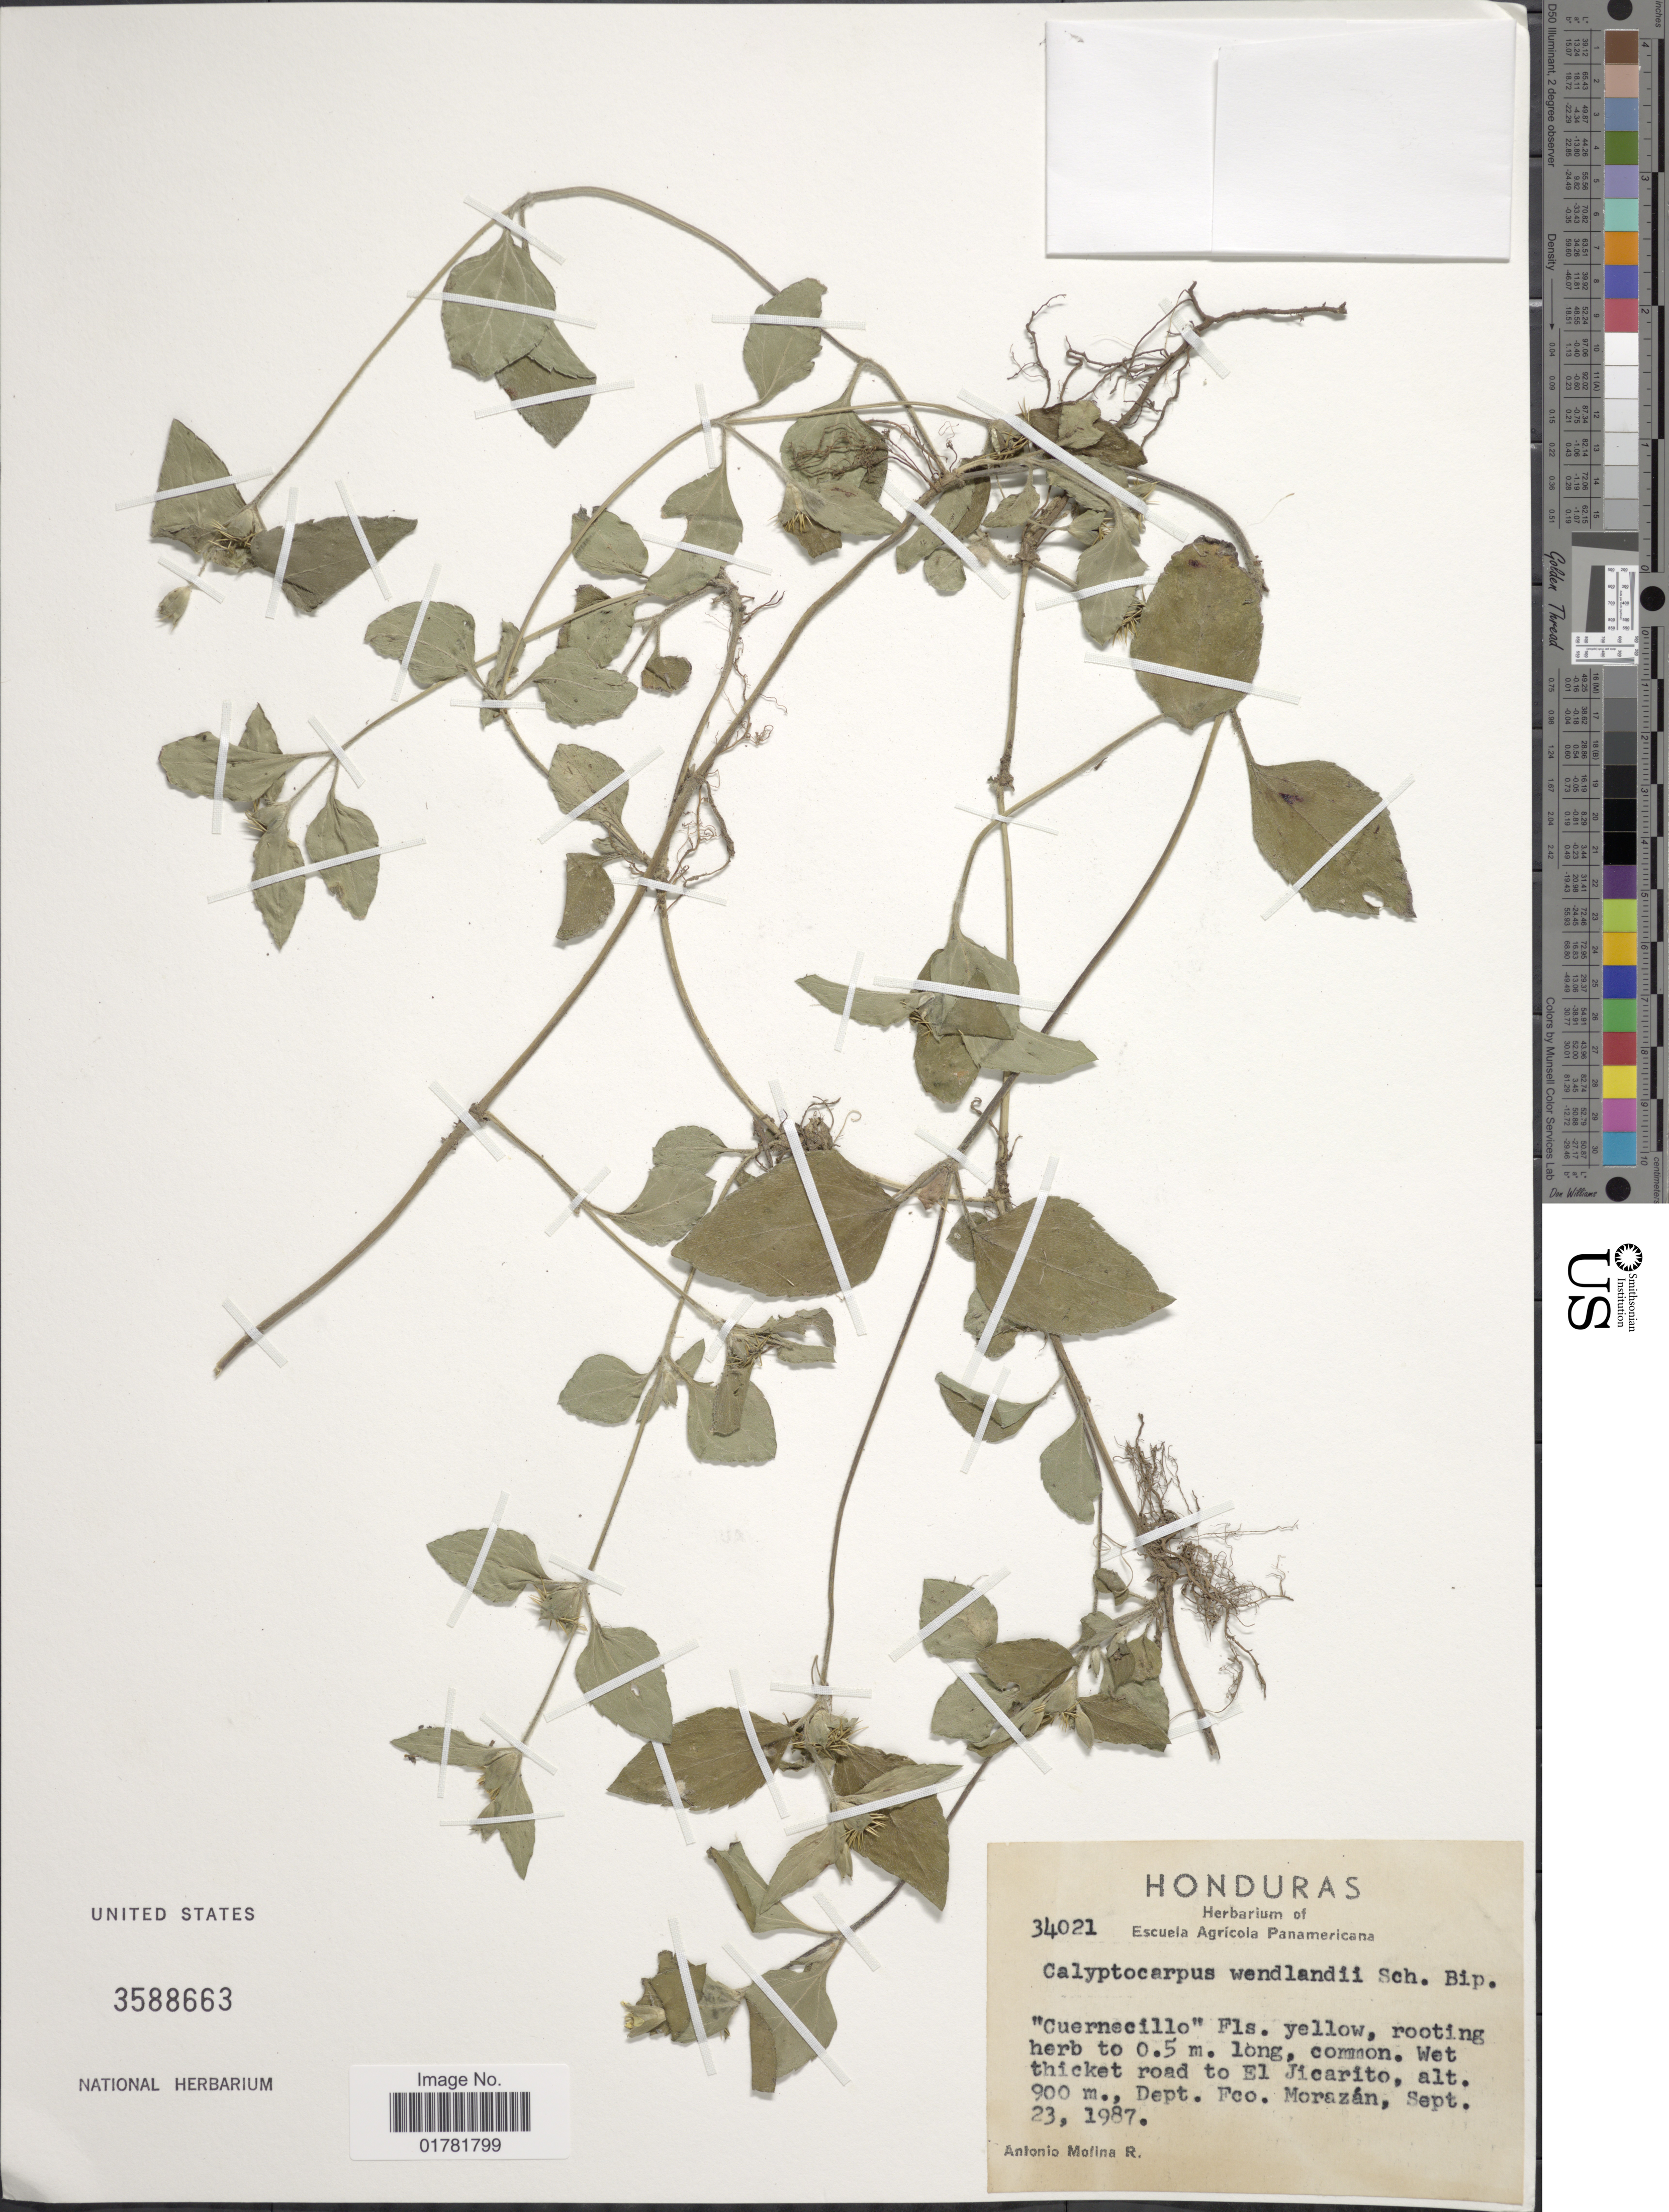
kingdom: Plantae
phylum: Tracheophyta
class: Magnoliopsida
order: Asterales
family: Asteraceae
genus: Calyptocarpus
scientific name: Calyptocarpus wendlandii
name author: Sch. Bip.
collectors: A. Molina R.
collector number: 34021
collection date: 1987-09-23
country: Honduras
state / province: Fco. Morazán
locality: Wet thicket road to EL Jicarito, Dept Fco Morazán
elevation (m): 900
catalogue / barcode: US 3588663